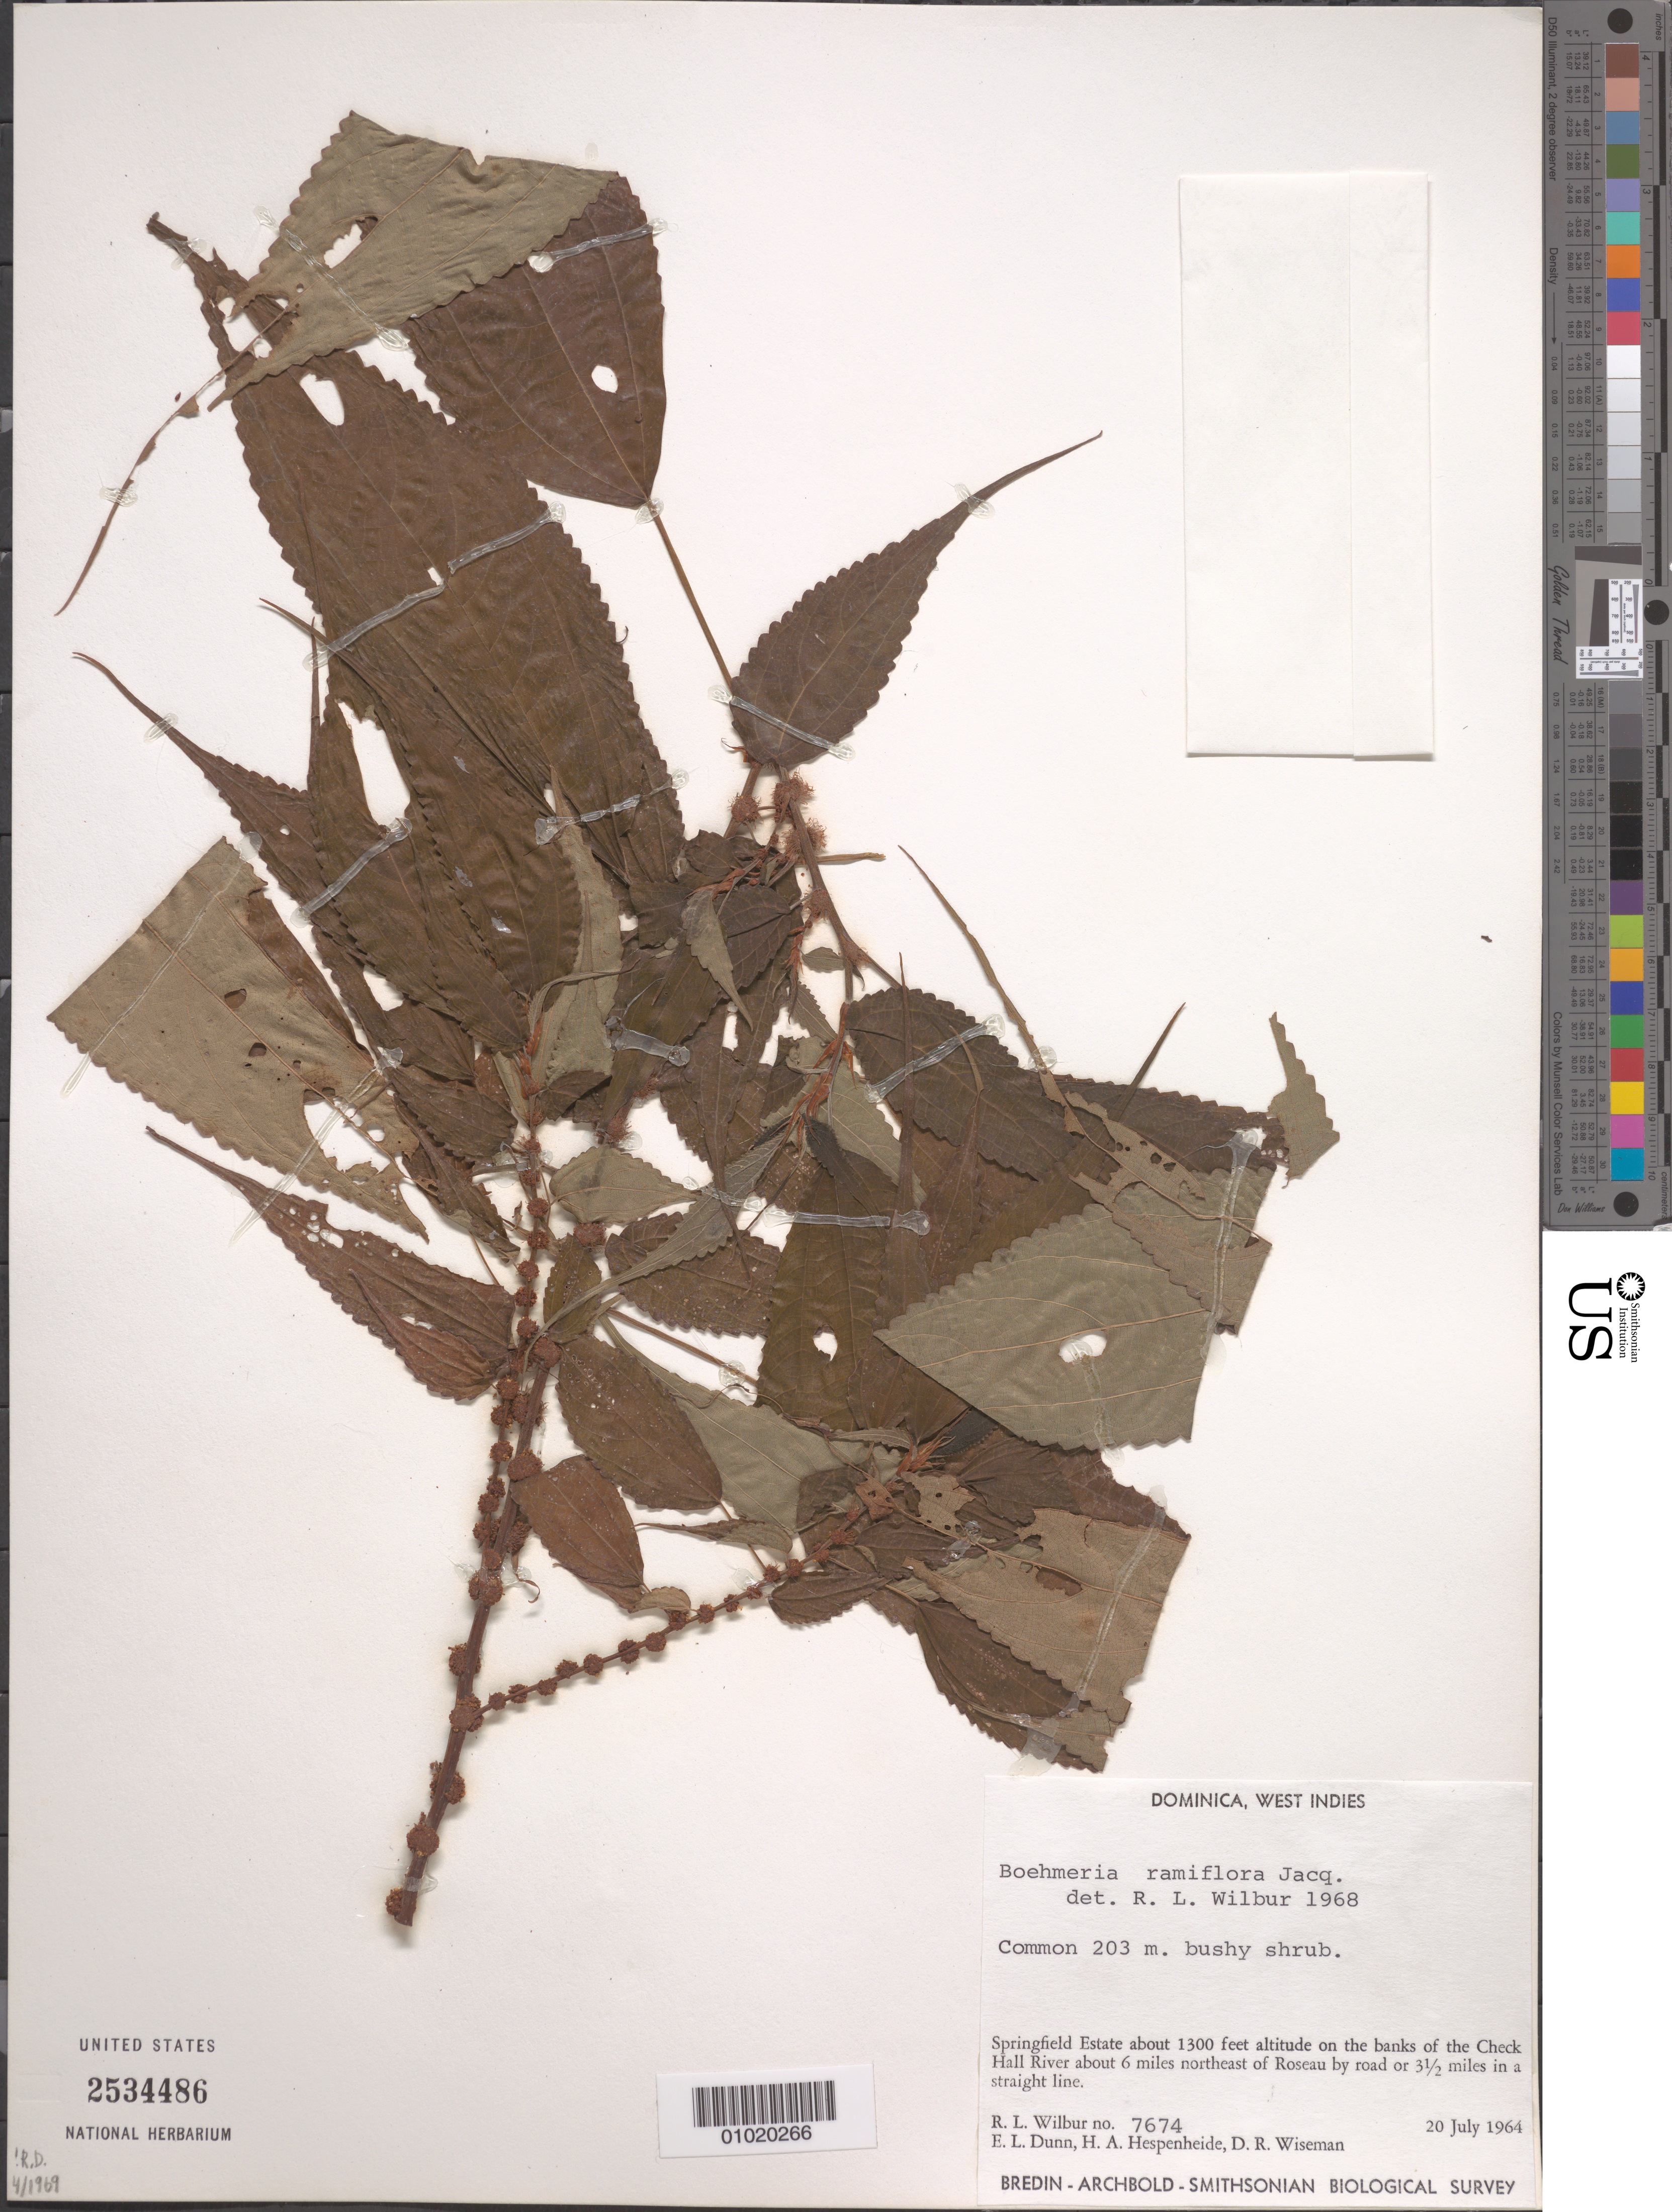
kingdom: Plantae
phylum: Tracheophyta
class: Magnoliopsida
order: Rosales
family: Urticaceae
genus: Boehmeria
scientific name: Boehmeria ramiflora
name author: Jacq.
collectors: R. L. Wilbur, E. Dunn, H. A. Hespenheide & D. R. Wiseman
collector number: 7674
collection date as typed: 20 Jul 1964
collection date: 1964-07-20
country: Dominica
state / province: St. George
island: Dominica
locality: Springfield Estate on the banks of the Check Hall river about 6 miles northeast of Roseau by road or 2 1/2 miles in a straight line.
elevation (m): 396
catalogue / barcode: US 2534486